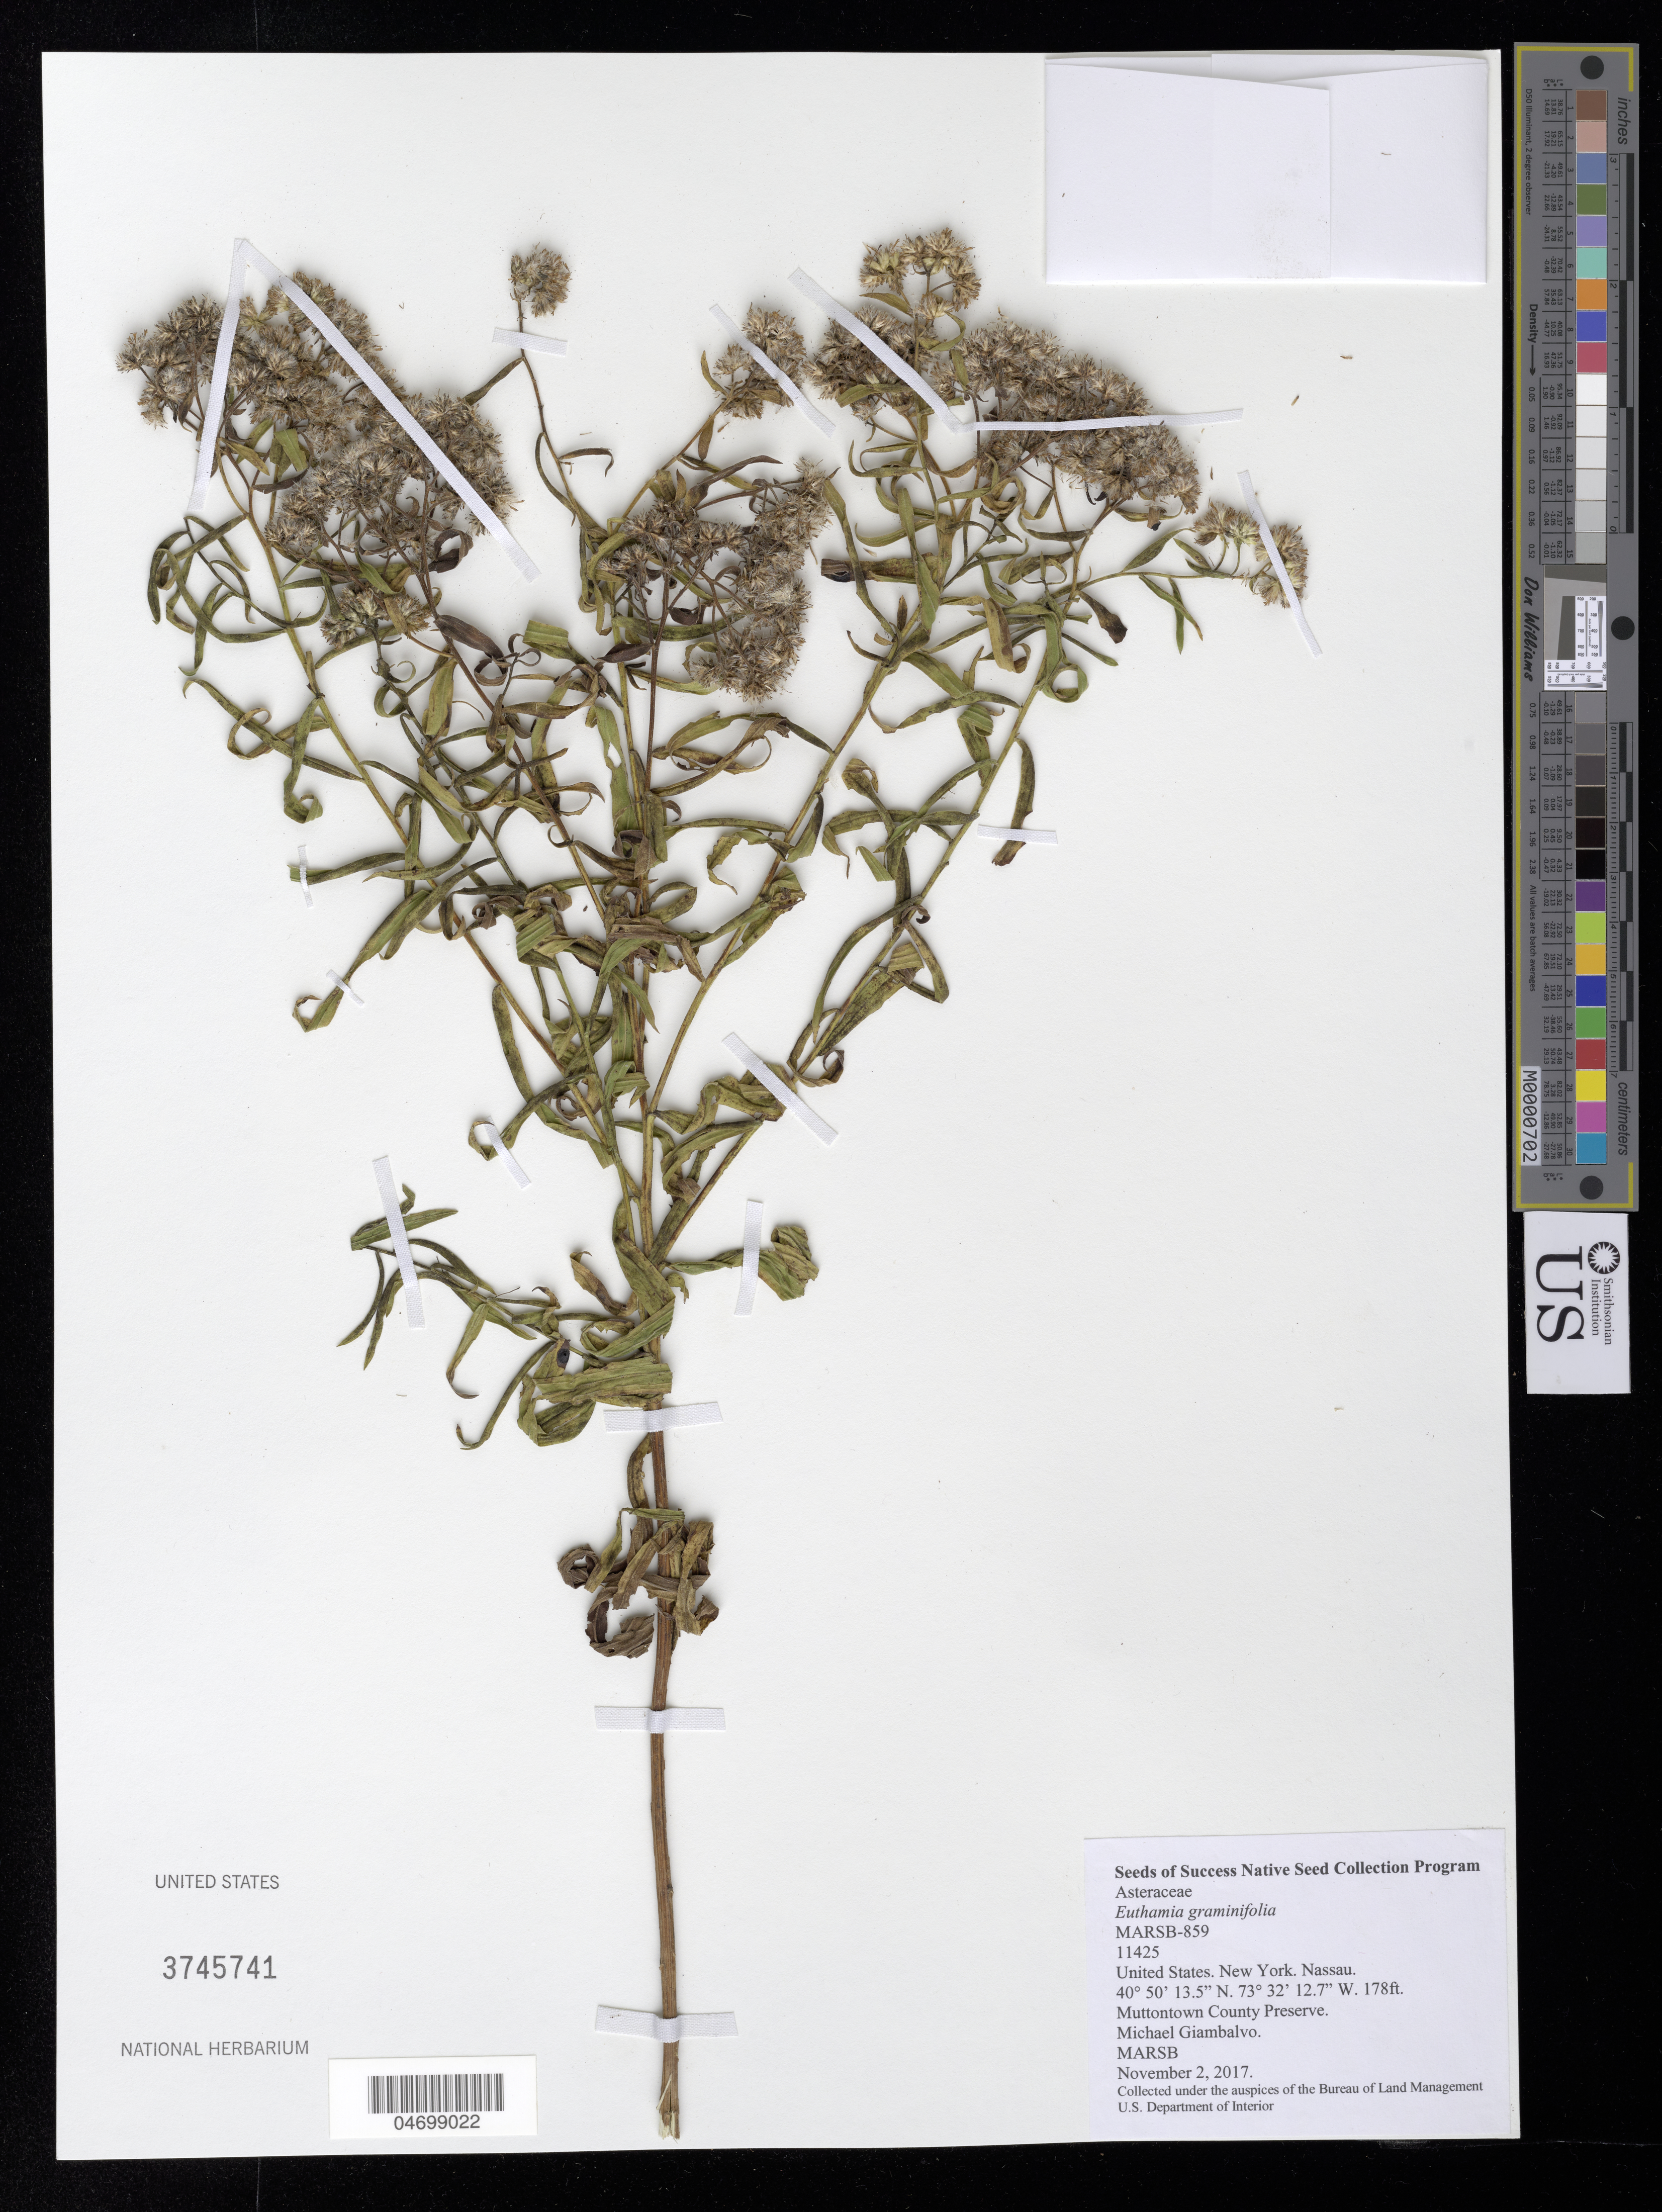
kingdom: Plantae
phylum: Tracheophyta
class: Magnoliopsida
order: Asterales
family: Asteraceae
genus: Euthamia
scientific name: Euthamia graminifolia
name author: (L.) Nutt.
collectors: M. Giambalvo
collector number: MARSB-859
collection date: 2017-11-02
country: United States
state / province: New York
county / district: Nassau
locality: Muttontown County Preserve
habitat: Old Field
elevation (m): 54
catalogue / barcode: US 3745741